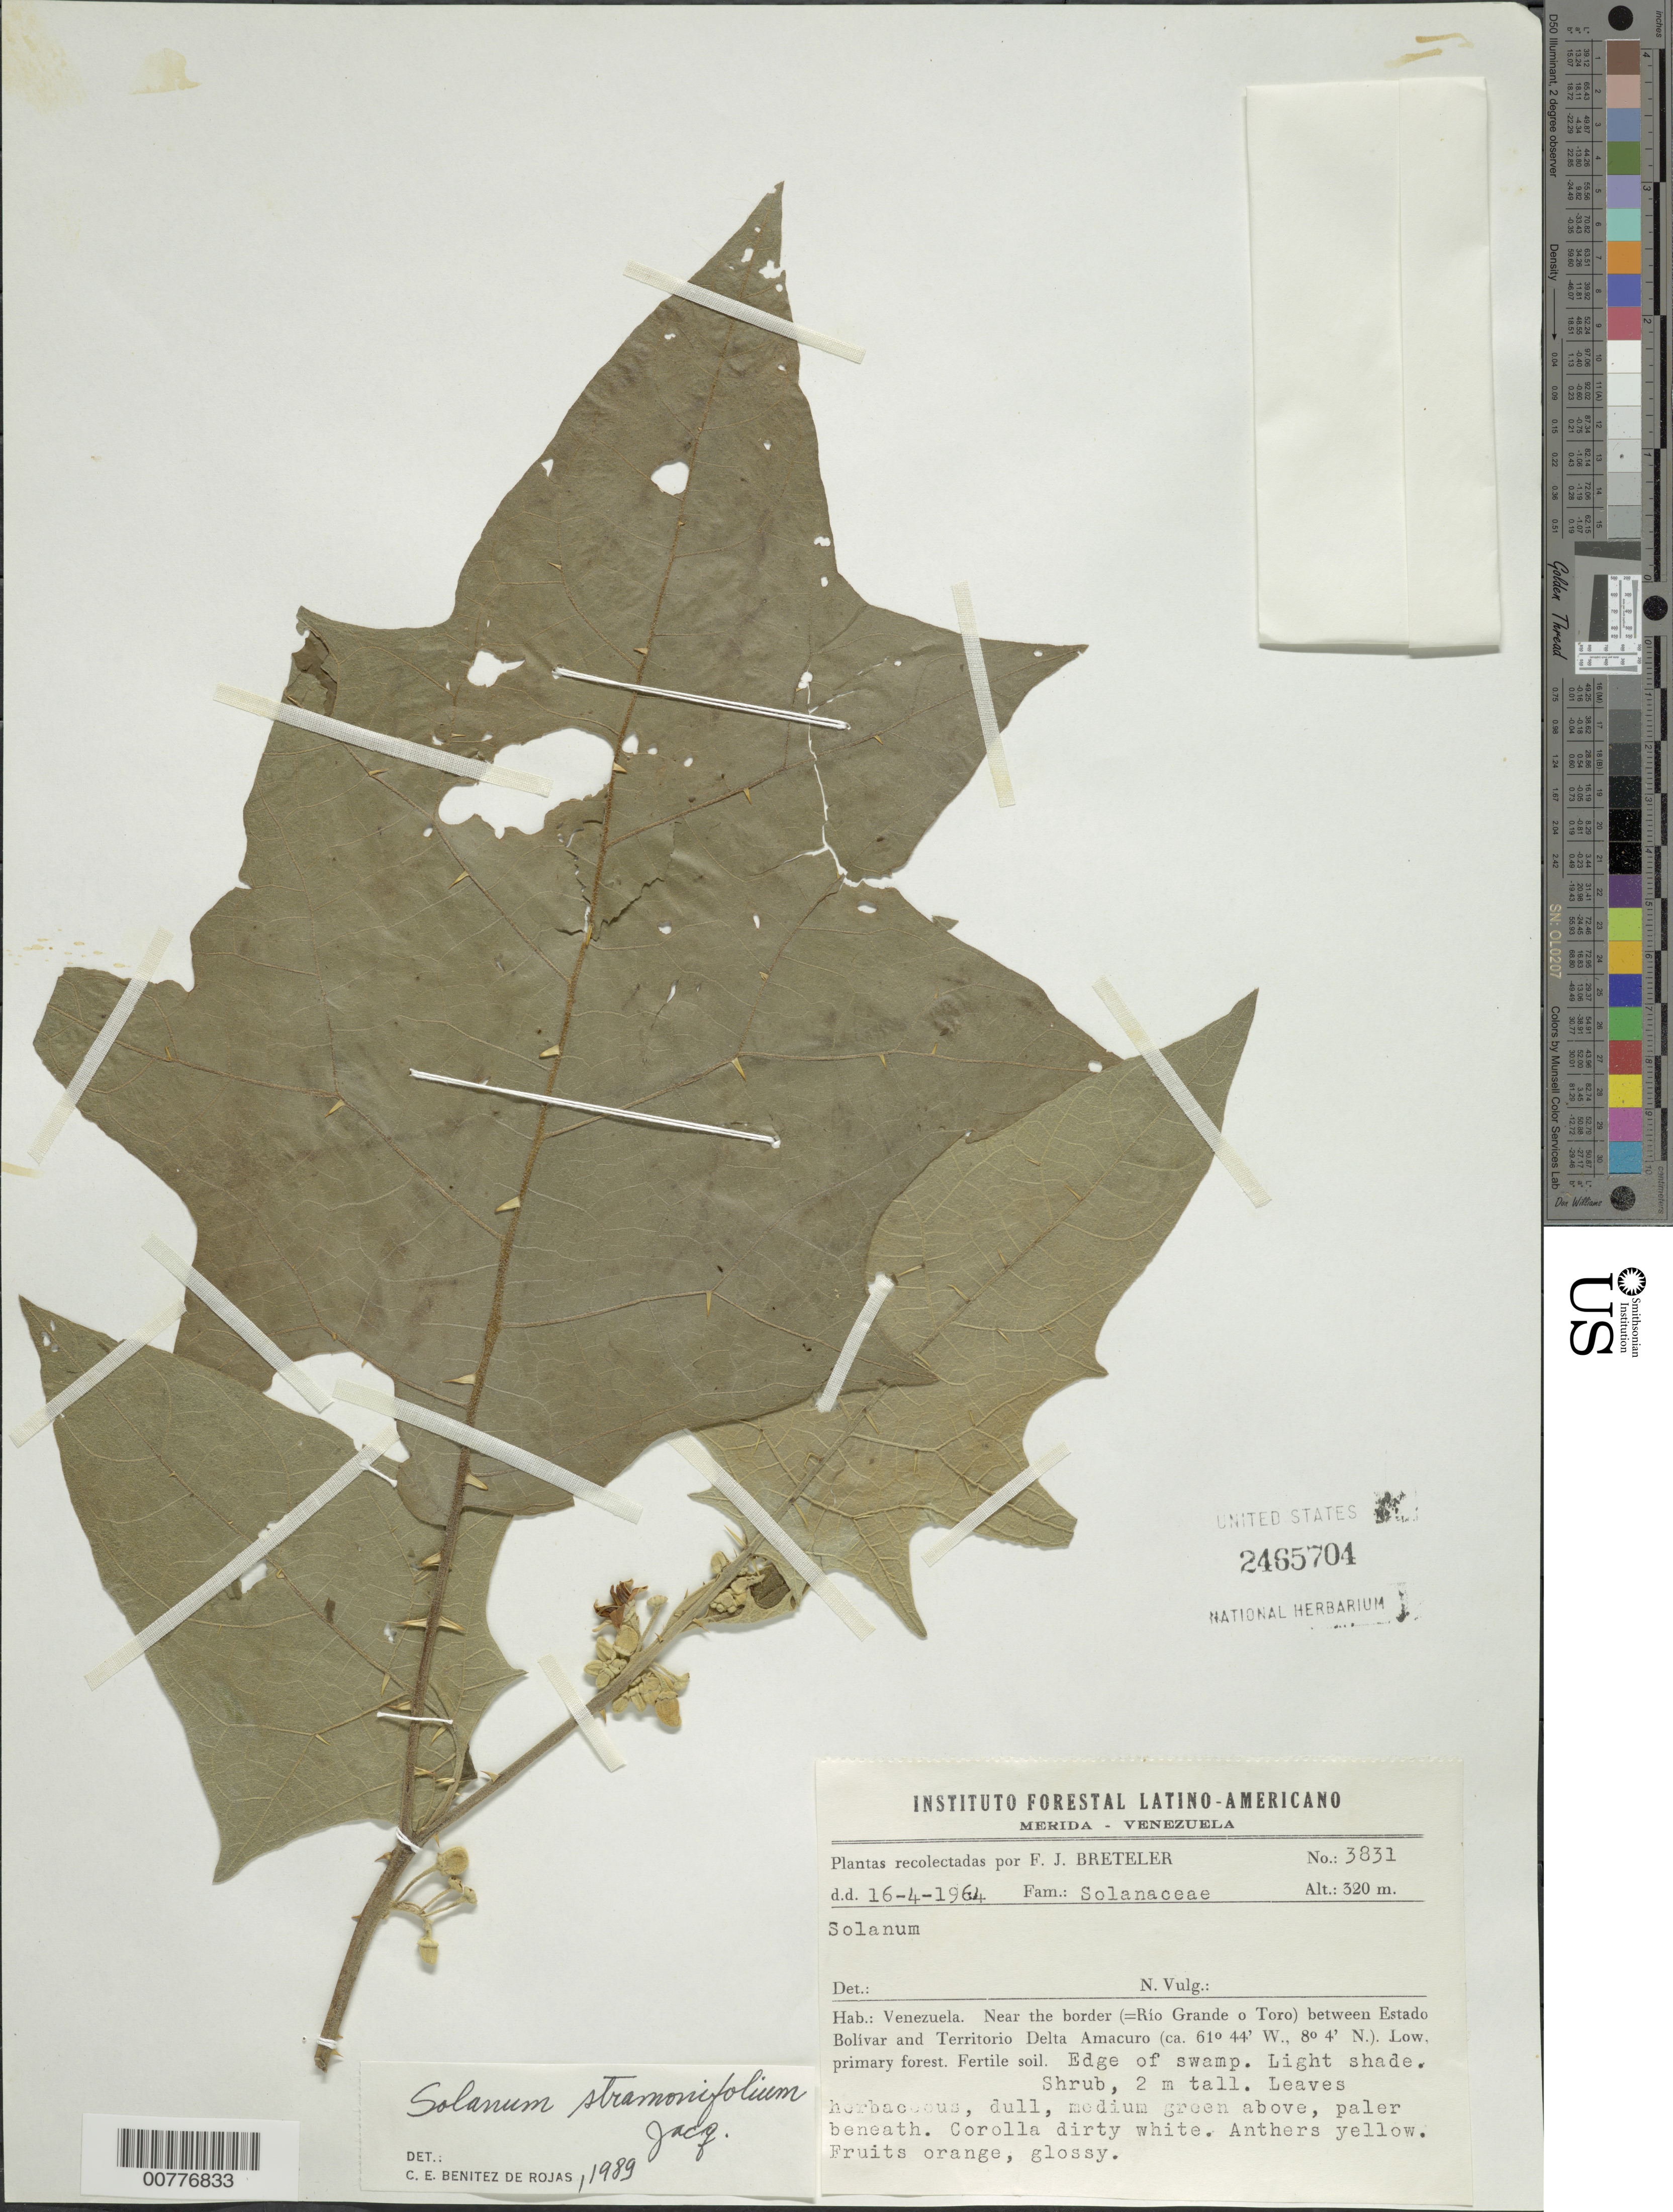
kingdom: Plantae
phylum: Tracheophyta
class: Magnoliopsida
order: Solanales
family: Solanaceae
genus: Solanum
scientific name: Solanum stramoniifolium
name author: Jacq.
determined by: Benítez, C. E.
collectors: F. J. Breteler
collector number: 3831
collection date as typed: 4 Apr 1964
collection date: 1964-04-04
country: Venezuela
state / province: Bolívar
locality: Río Grande o Toro, near border between Estado Bolívar and Territorío Delta Amacuro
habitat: Low, primary forest, fertile soil; edge of swamp; light shade.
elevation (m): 320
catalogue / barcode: US 2465704